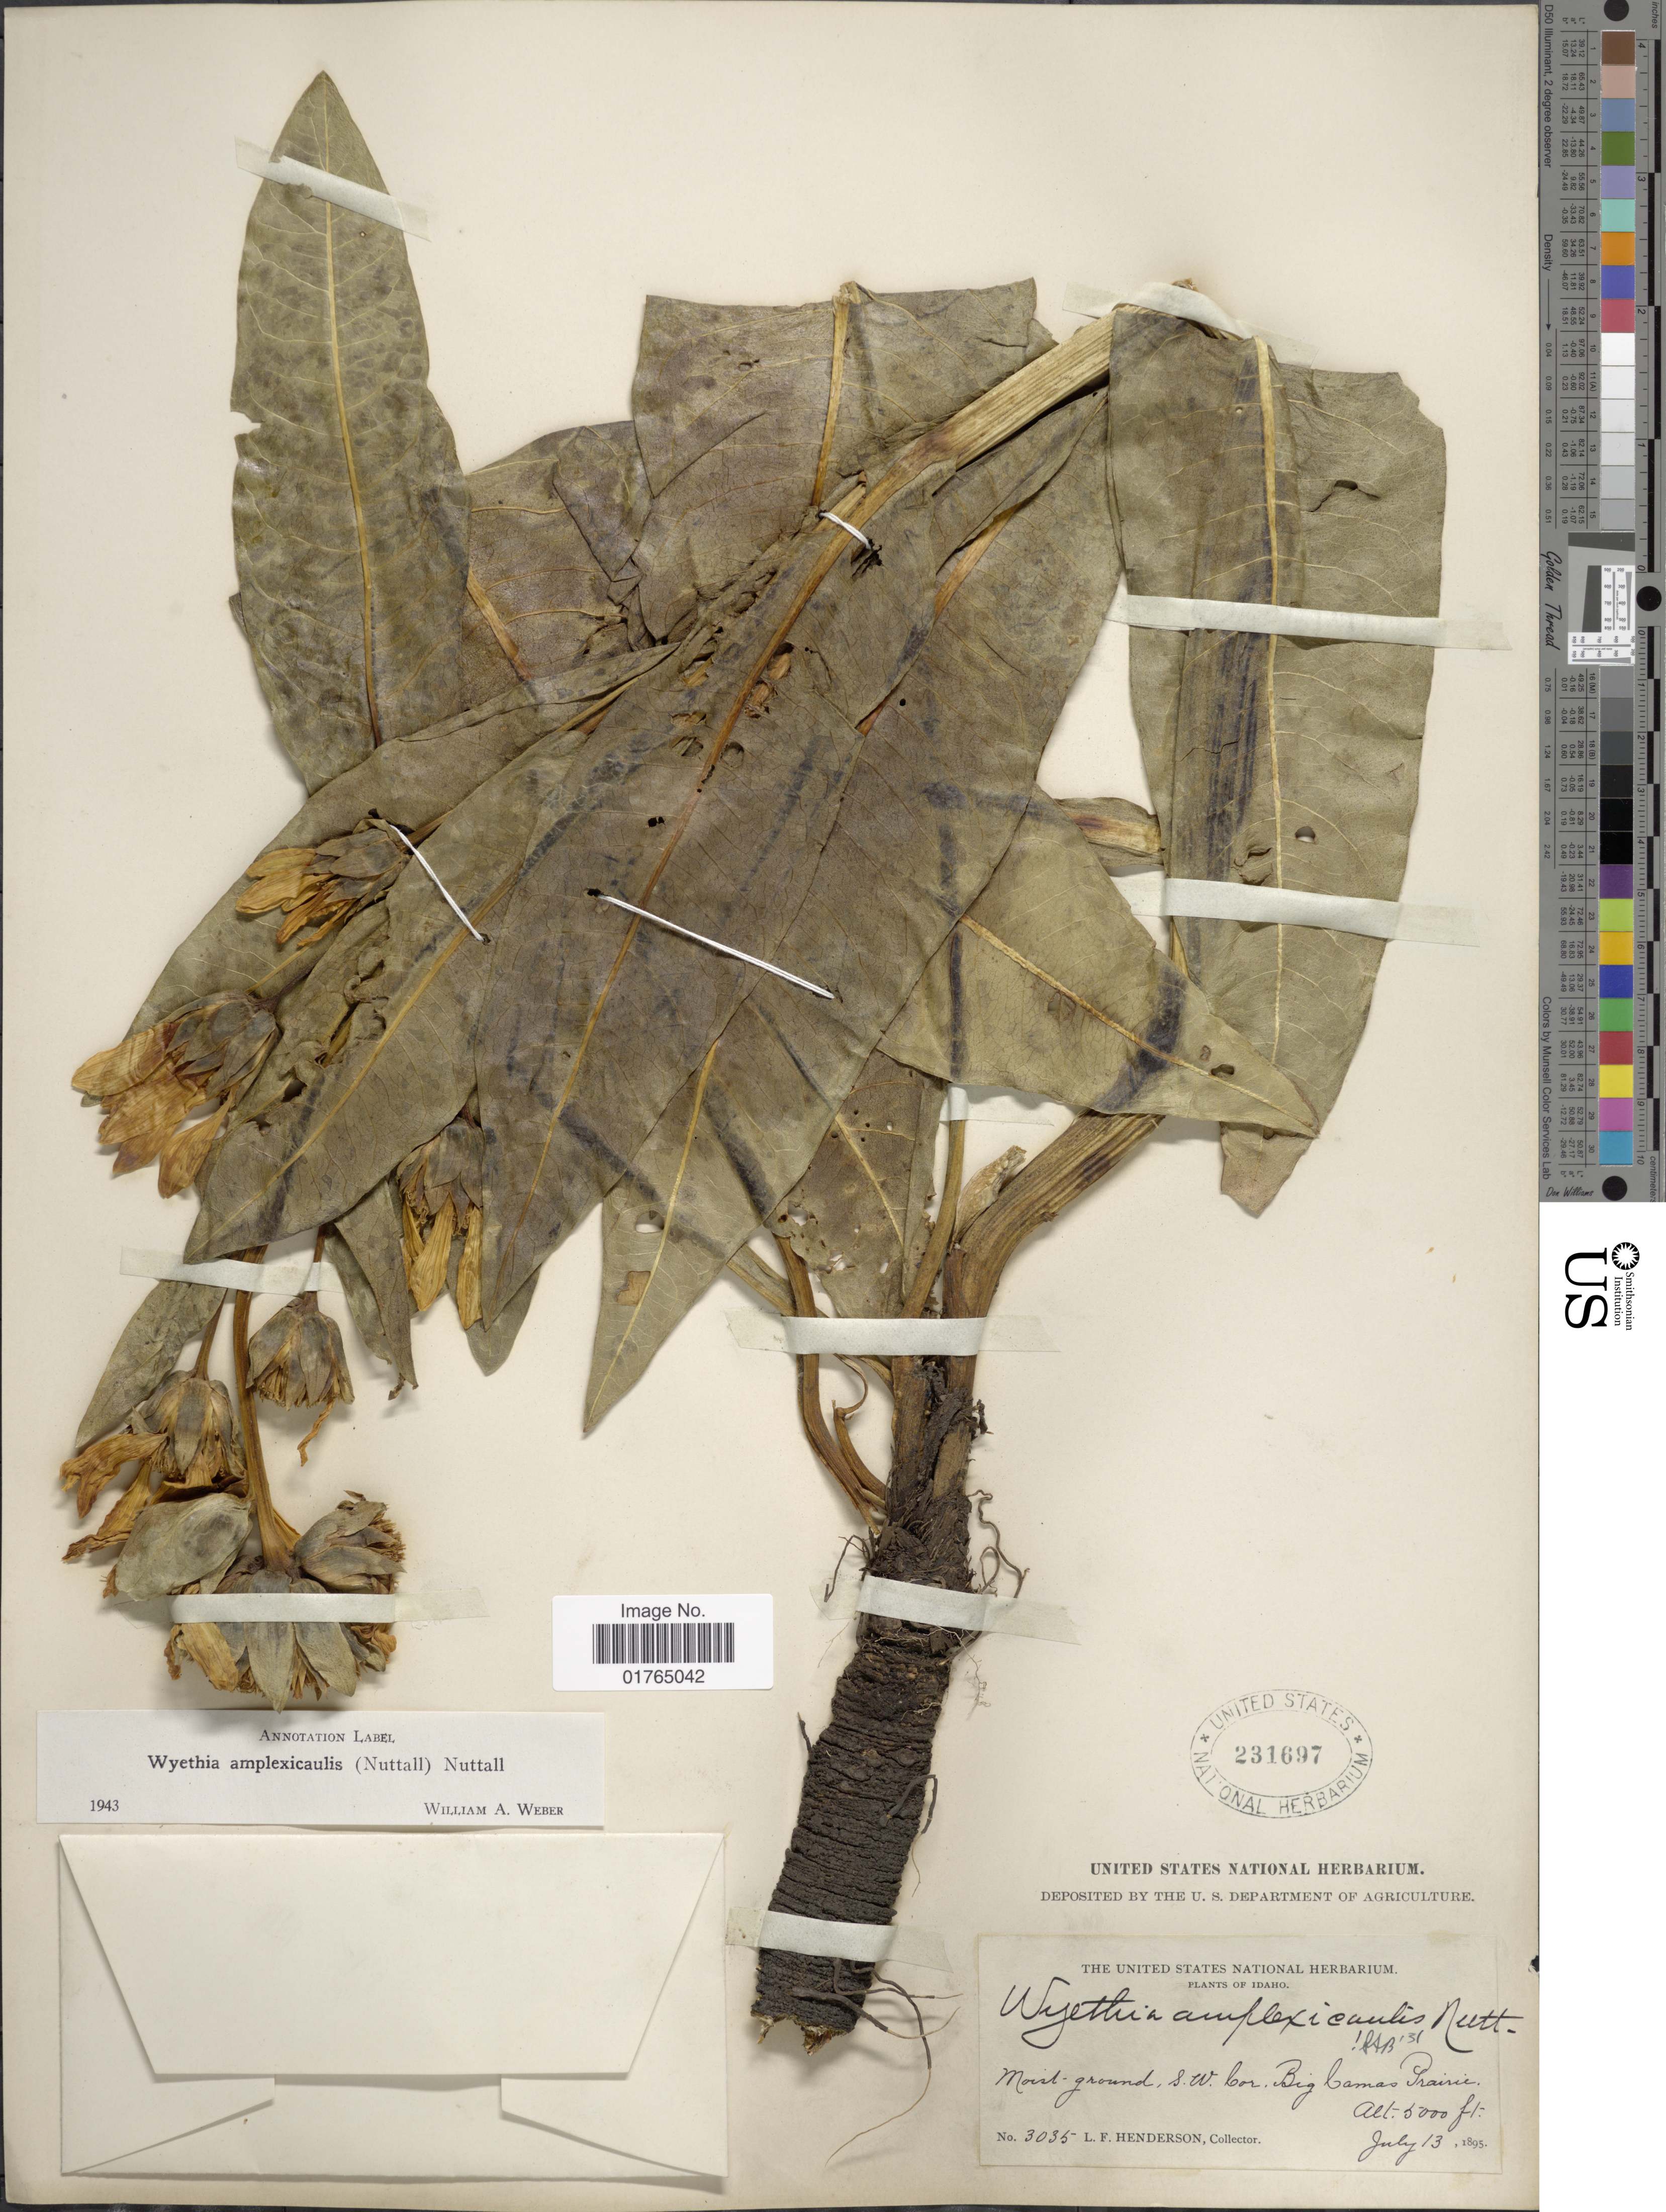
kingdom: Plantae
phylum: Tracheophyta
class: Magnoliopsida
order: Asterales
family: Asteraceae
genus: Wyethia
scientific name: Wyethia amplexicaulis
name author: Nutt.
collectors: L. Henderson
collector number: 3035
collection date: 1895-07-13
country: United States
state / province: Idaho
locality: S. W. Cor. Big Camas Prairie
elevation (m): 1524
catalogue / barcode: US 231697